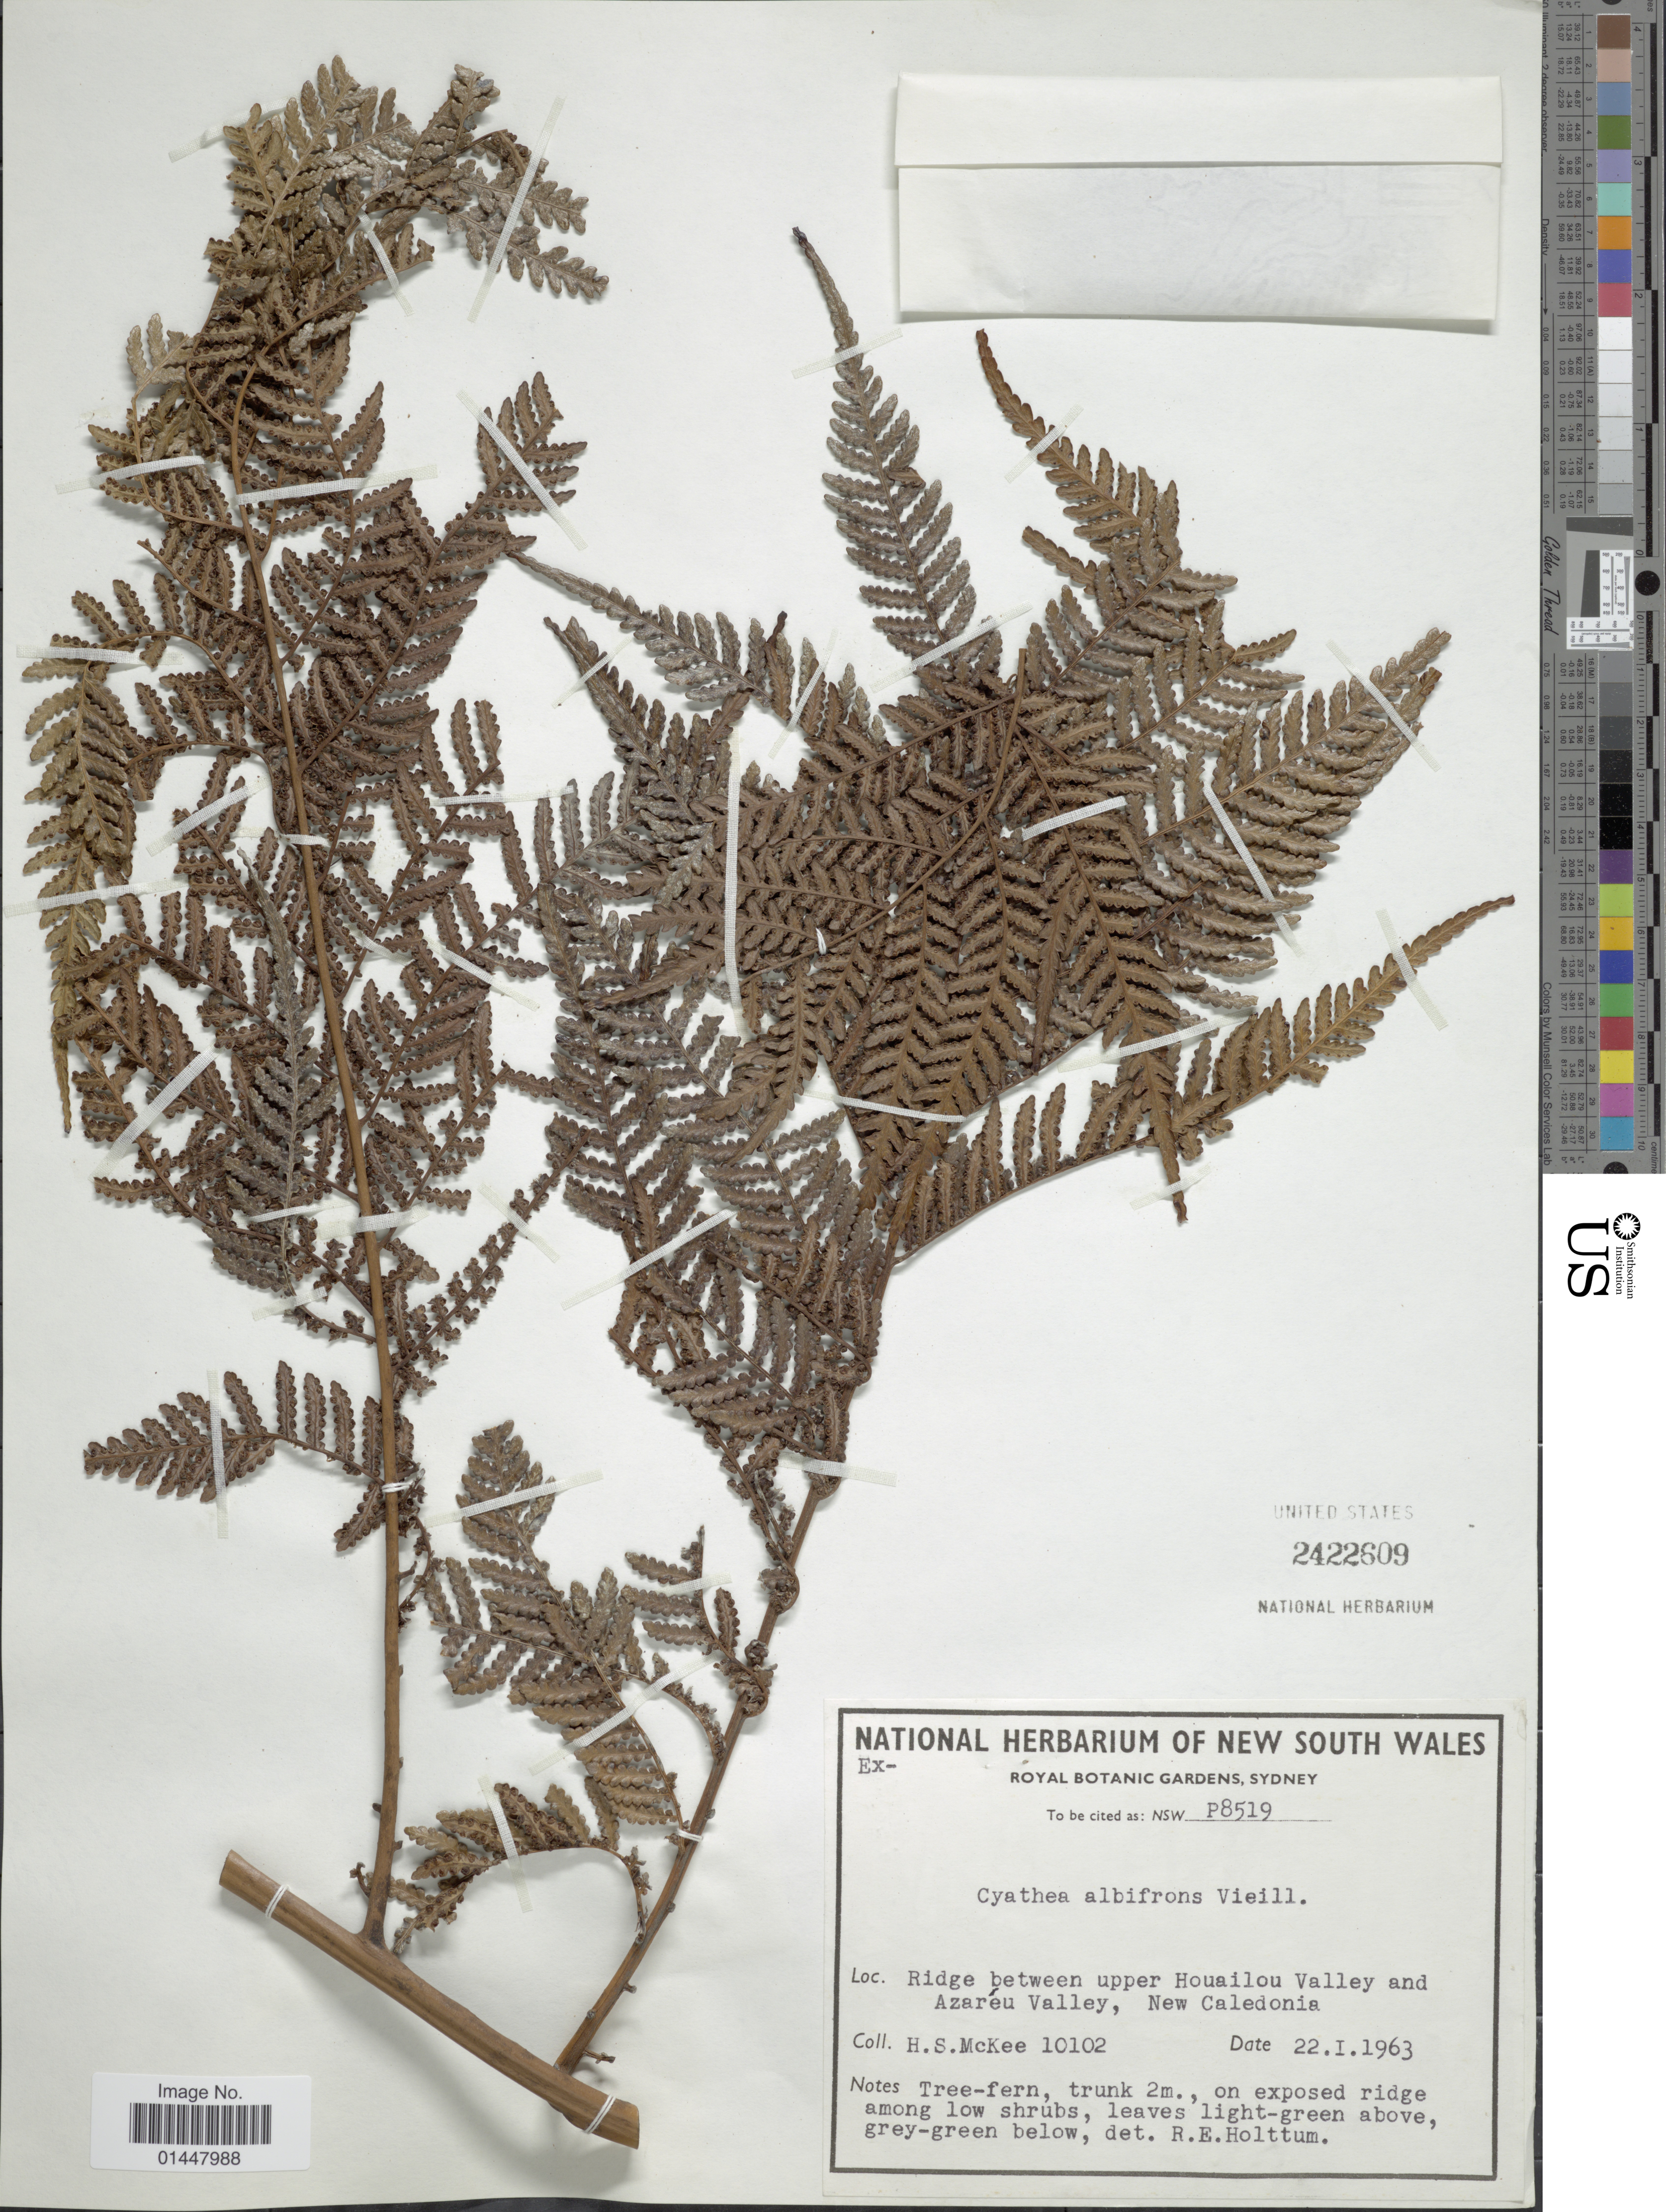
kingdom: Plantae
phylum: Tracheophyta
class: Polypodiopsida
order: Cyatheales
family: Cyatheaceae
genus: Sphaeropteris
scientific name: Sphaeropteris albifrons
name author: (Vieill. ex E. Fourn.) R.M. Tryon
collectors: H. S. McKee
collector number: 10102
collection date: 1963-01-22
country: New Caledonia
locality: Ridge between upper Houailou Valley and Azareu Valley, New Caledonia.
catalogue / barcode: US 2422609